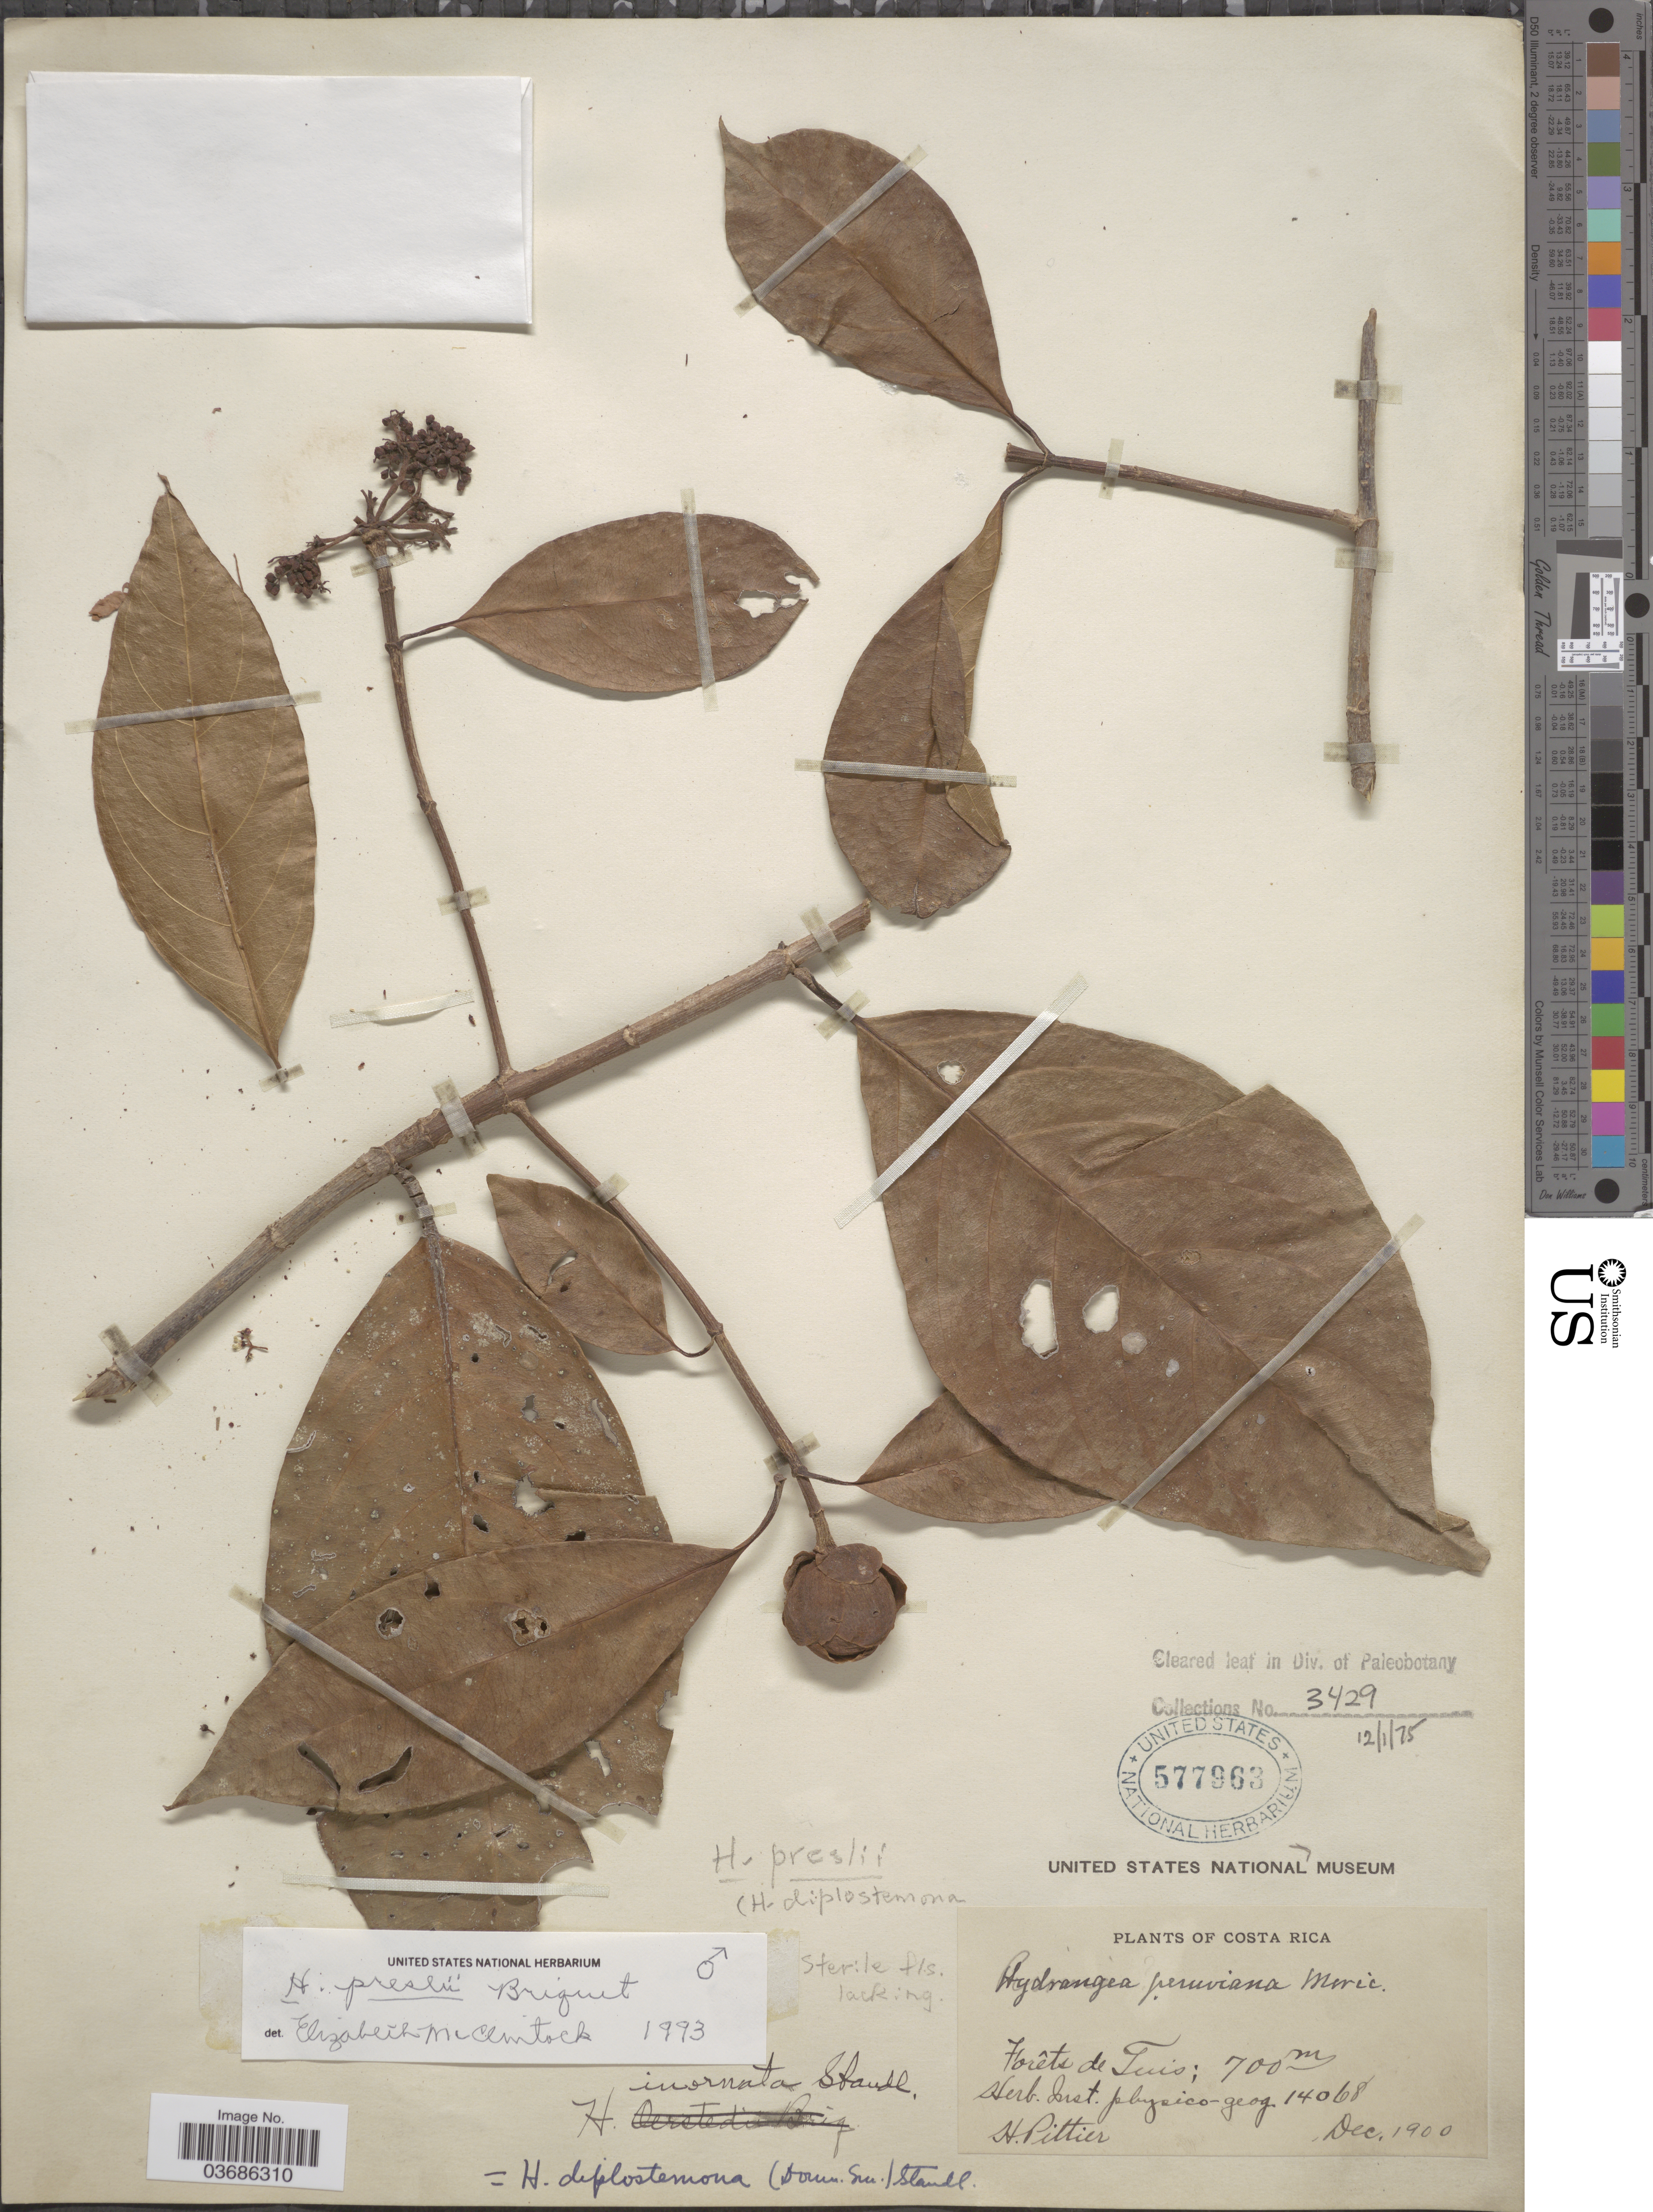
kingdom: Plantae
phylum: Tracheophyta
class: Magnoliopsida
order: Cornales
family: Hydrangeaceae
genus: Hydrangea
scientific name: Hydrangea diplostemona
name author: (Donn. Sm.) Standl.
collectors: H. F. Pittier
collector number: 14068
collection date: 1900-12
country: Costa Rica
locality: Forêts de Tuis.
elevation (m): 700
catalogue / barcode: US 577963